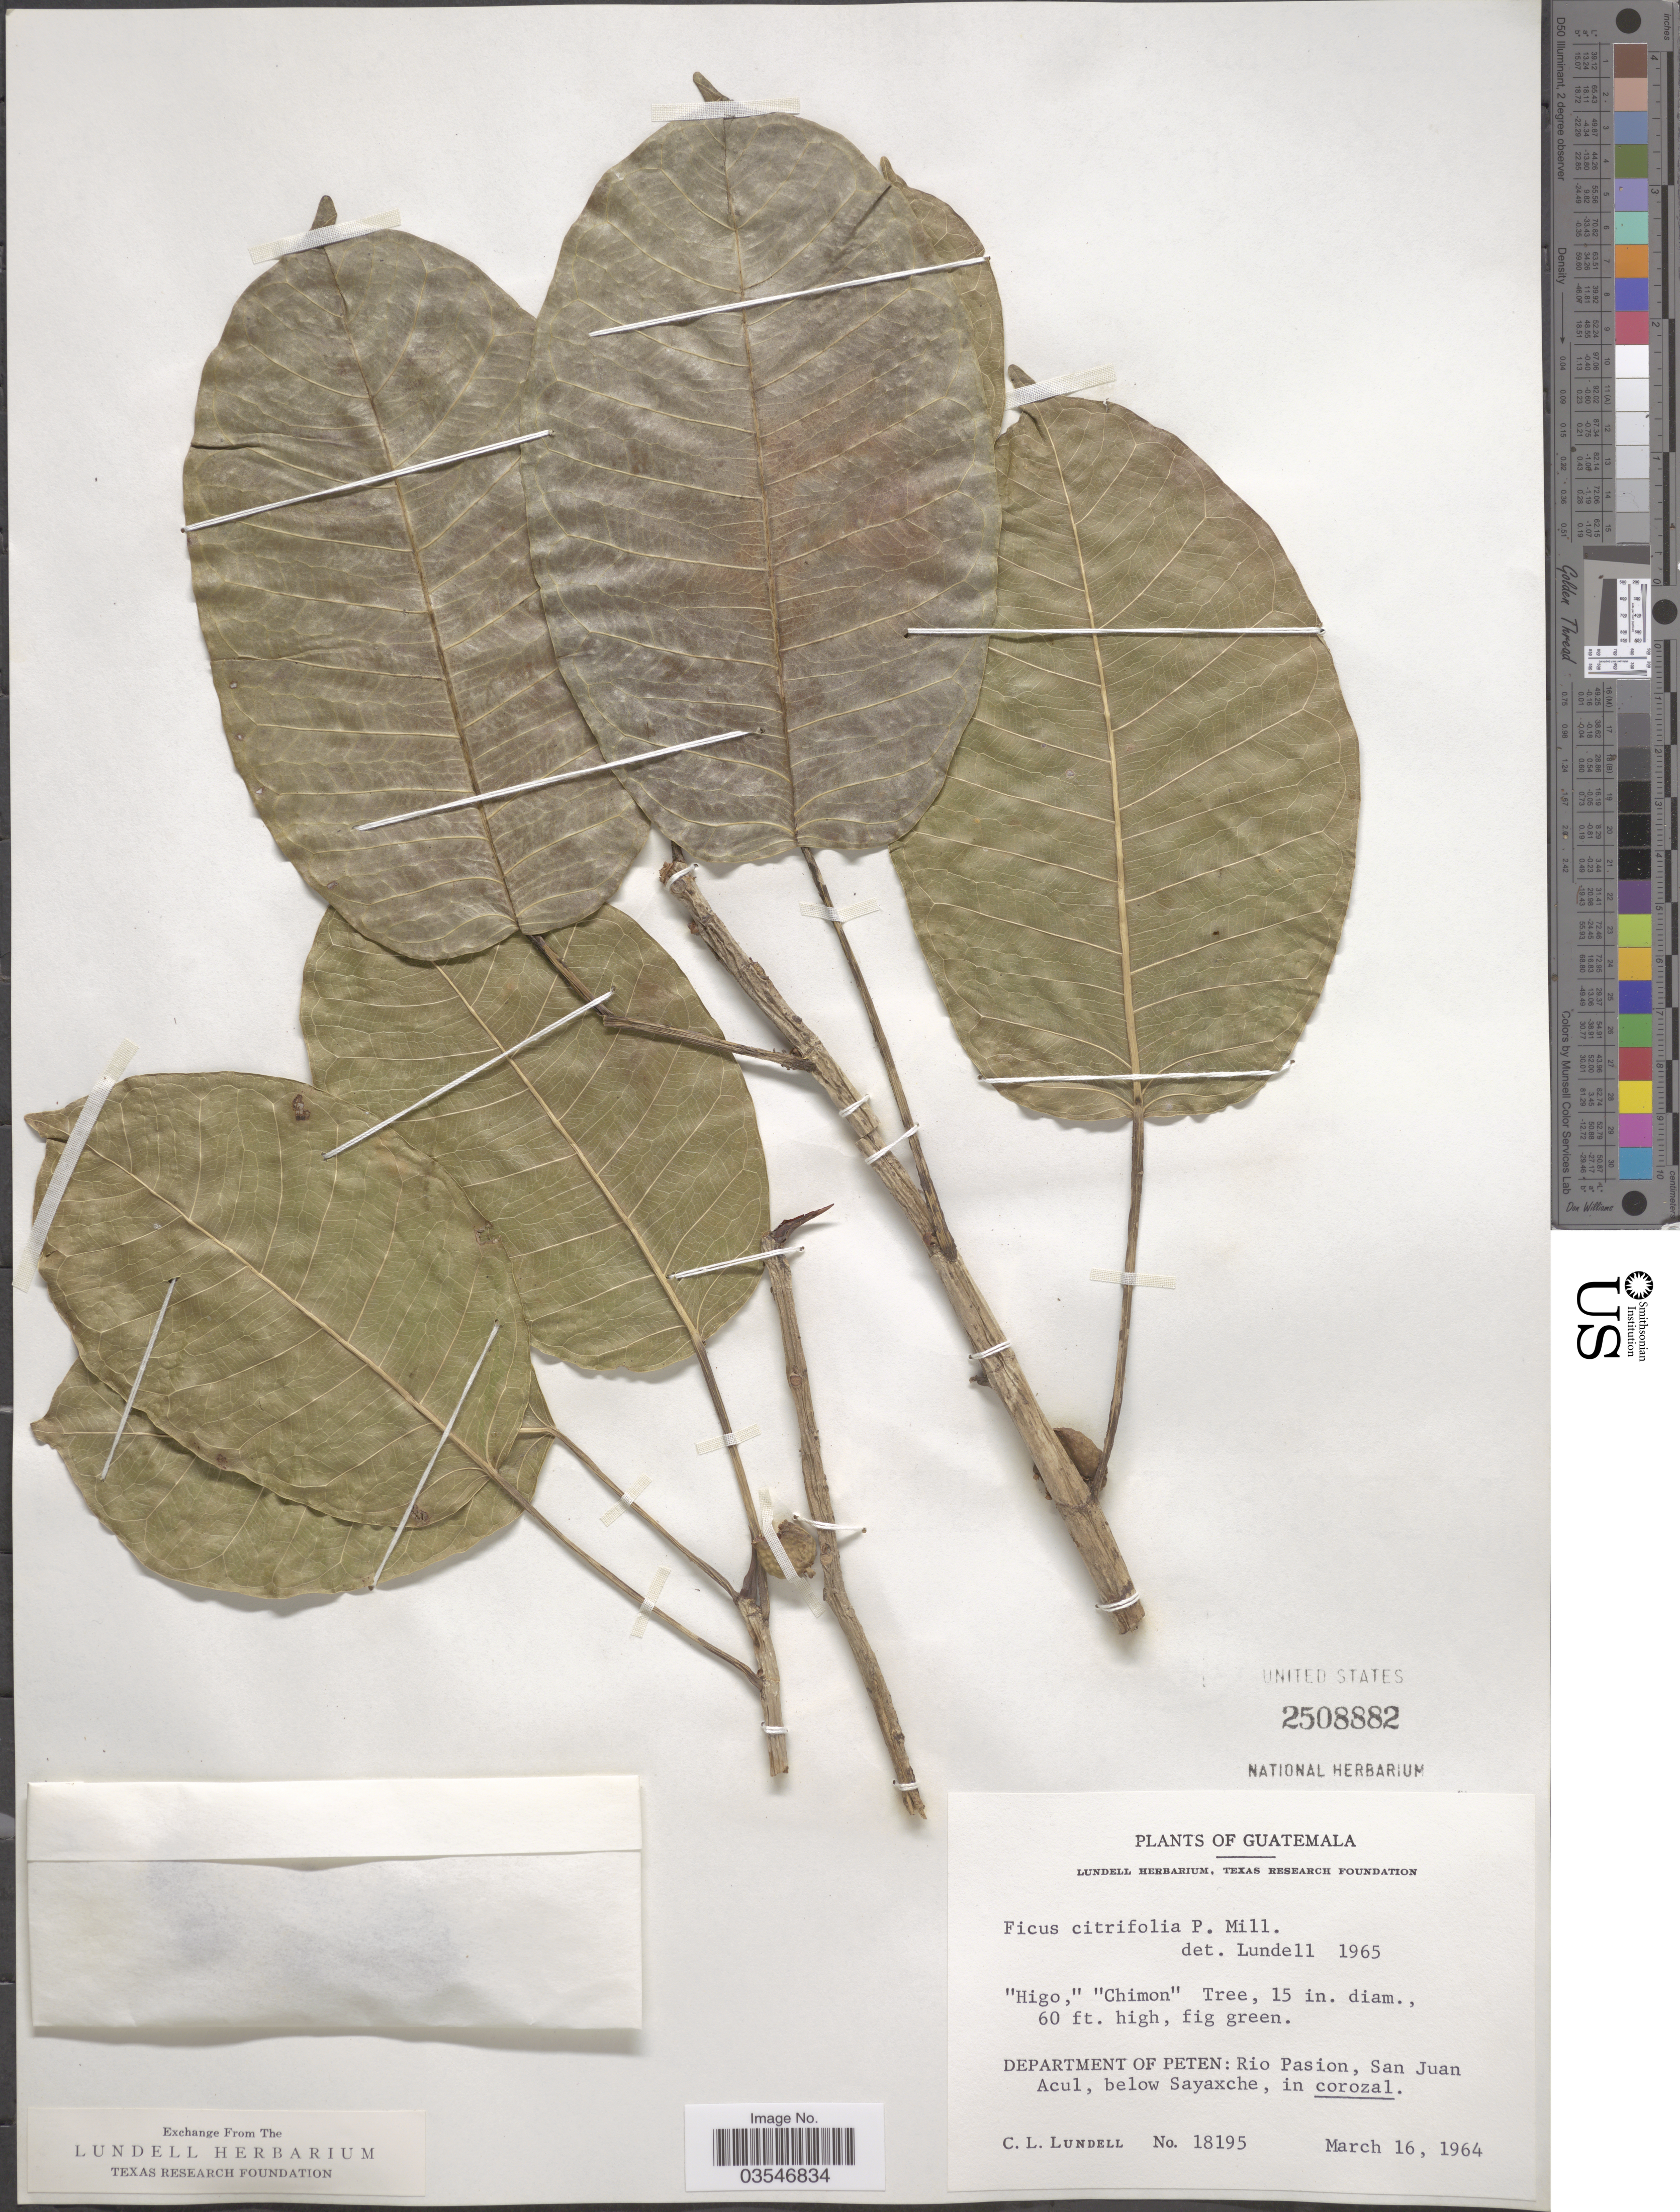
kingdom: Plantae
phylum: Tracheophyta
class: Magnoliopsida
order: Rosales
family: Moraceae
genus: Ficus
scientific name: Ficus citrifolia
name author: Mill.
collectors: C. L. Lundell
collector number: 18195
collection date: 1964-03-16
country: Guatemala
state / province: El Peten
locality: Department of Peten: Rio Pasion, San Juan Acul, below Sayaxche.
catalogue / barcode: US 2508882